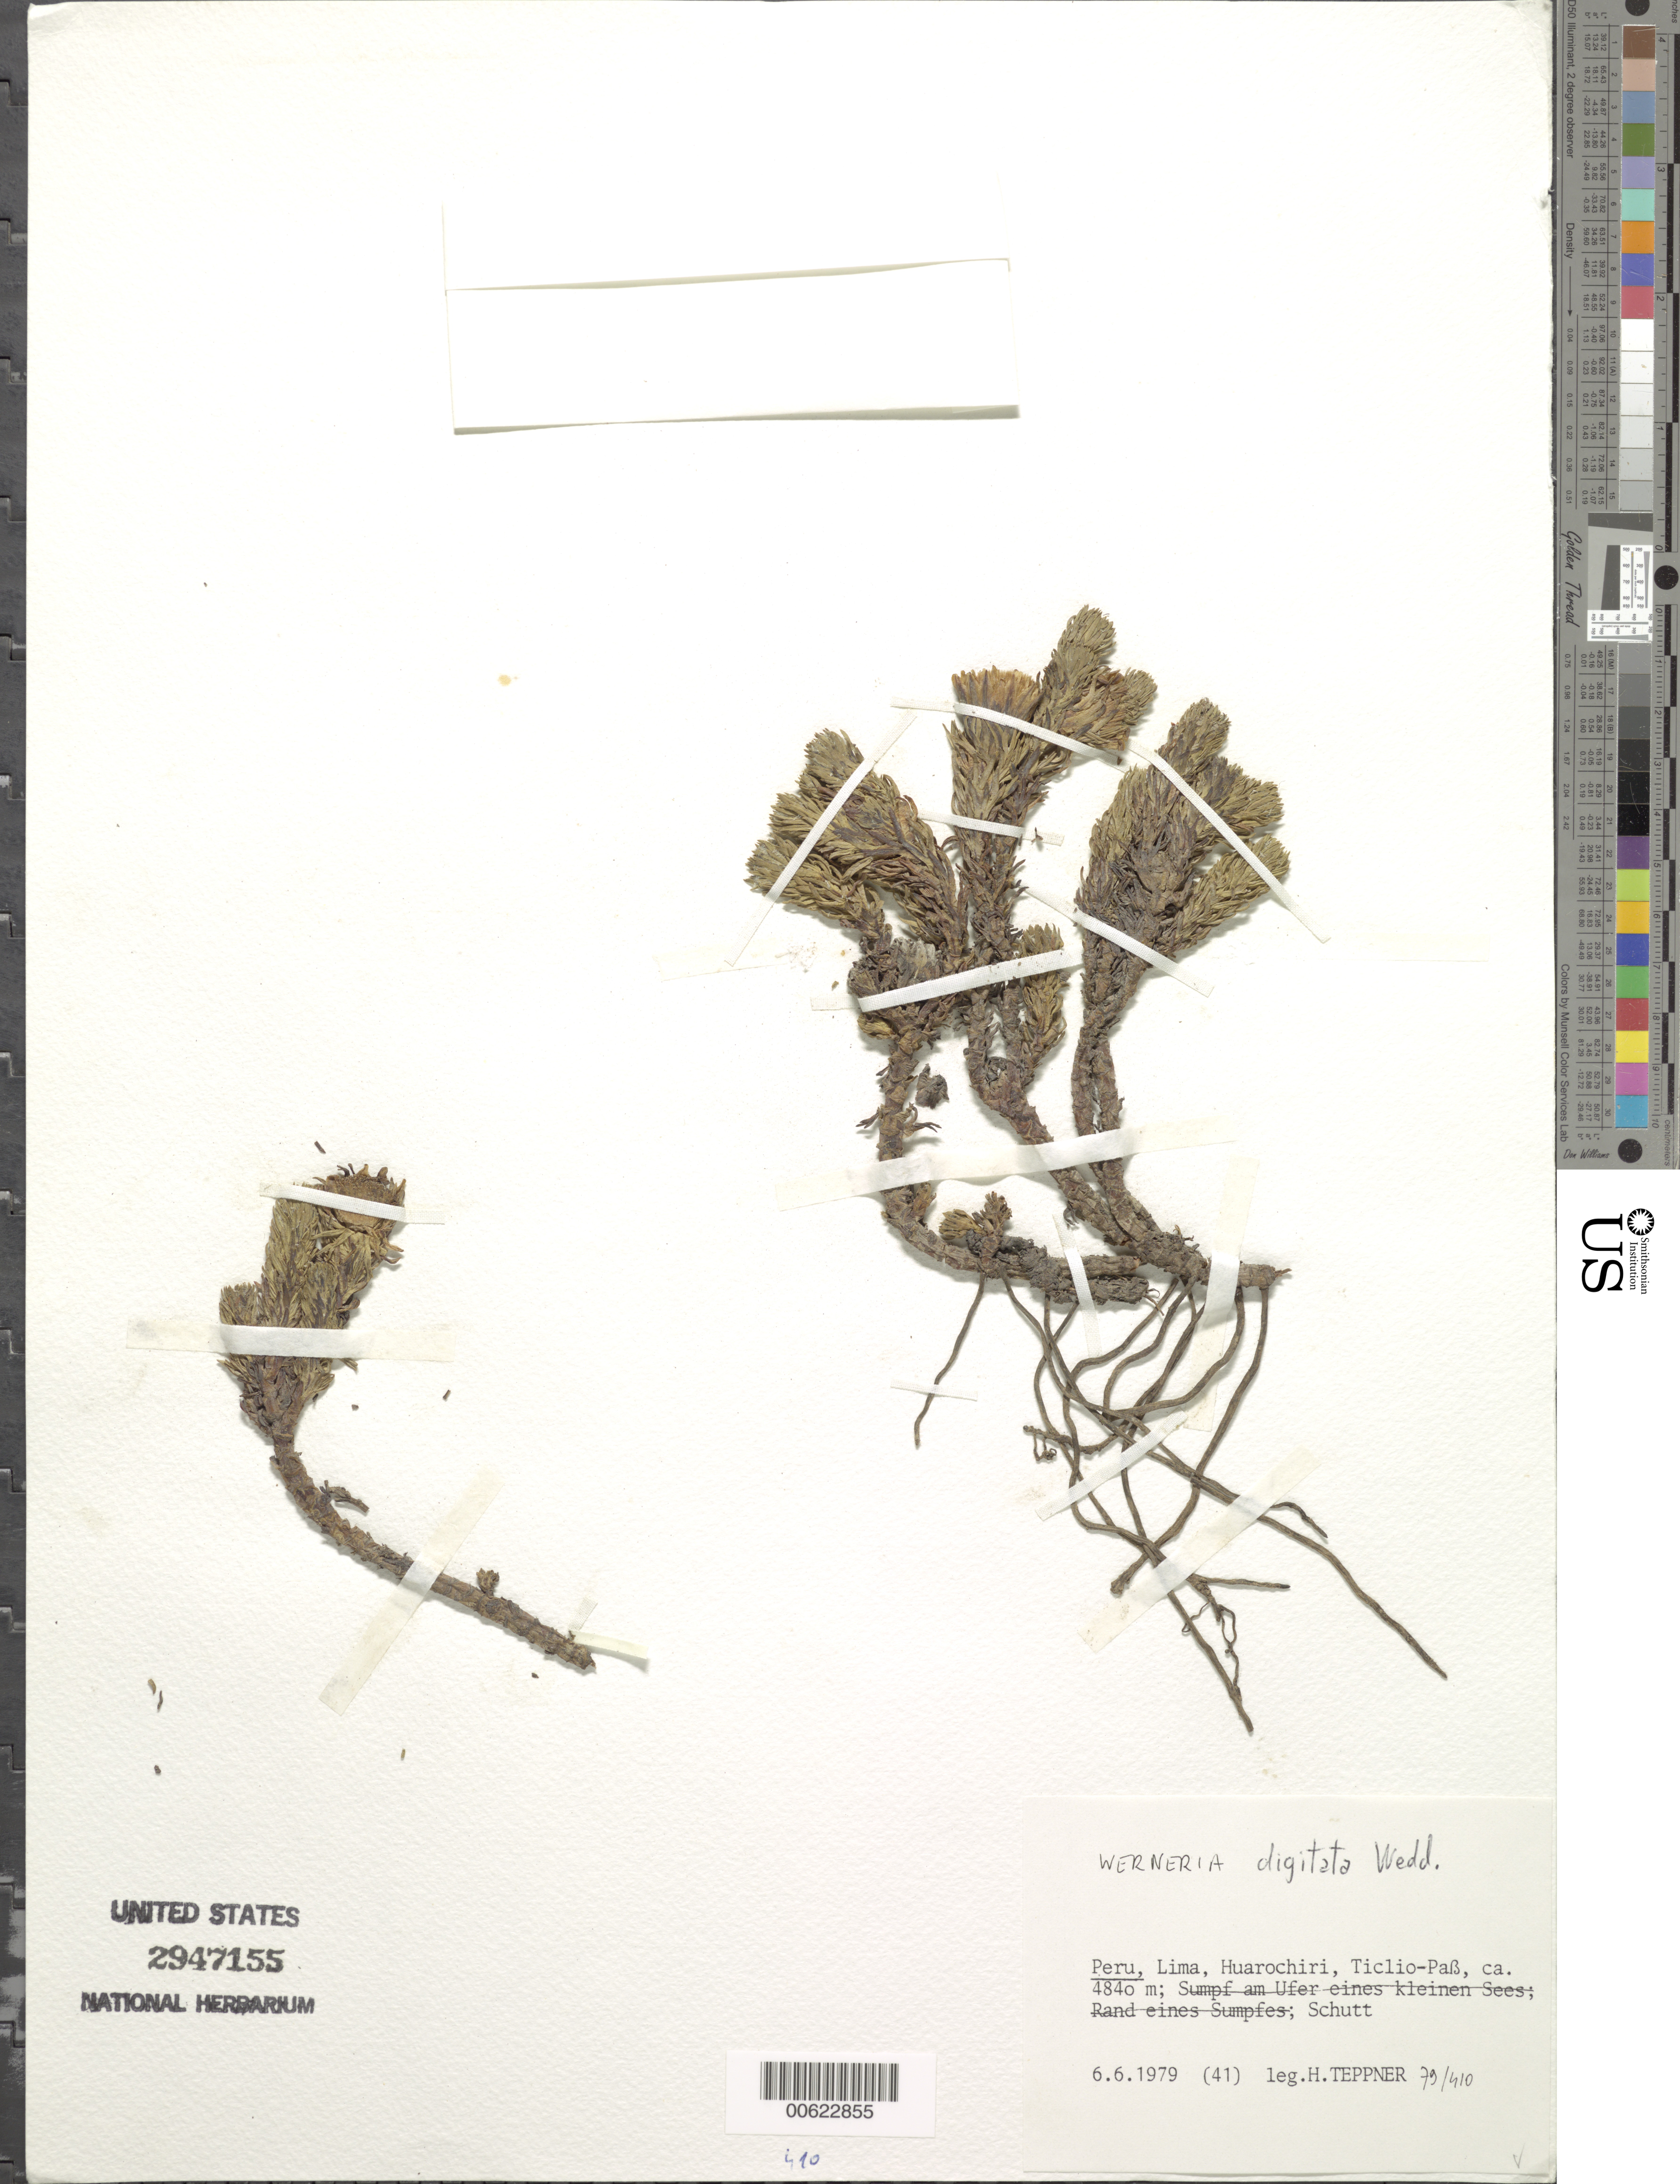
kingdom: Plantae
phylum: Tracheophyta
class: Magnoliopsida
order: Asterales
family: Asteraceae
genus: Xenophyllum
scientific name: Xenophyllum digitatum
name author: (Wedd.) V.A. Funk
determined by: Funk, Vicki A., (BOT), Smithsonian Institution - National Museum of Natural History (UNITED STATES)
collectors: H. Teppner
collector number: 79-410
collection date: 1979-06-06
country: Peru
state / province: Lima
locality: Huarochiri, Ticlio Pass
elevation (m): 4840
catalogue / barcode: US 2947155